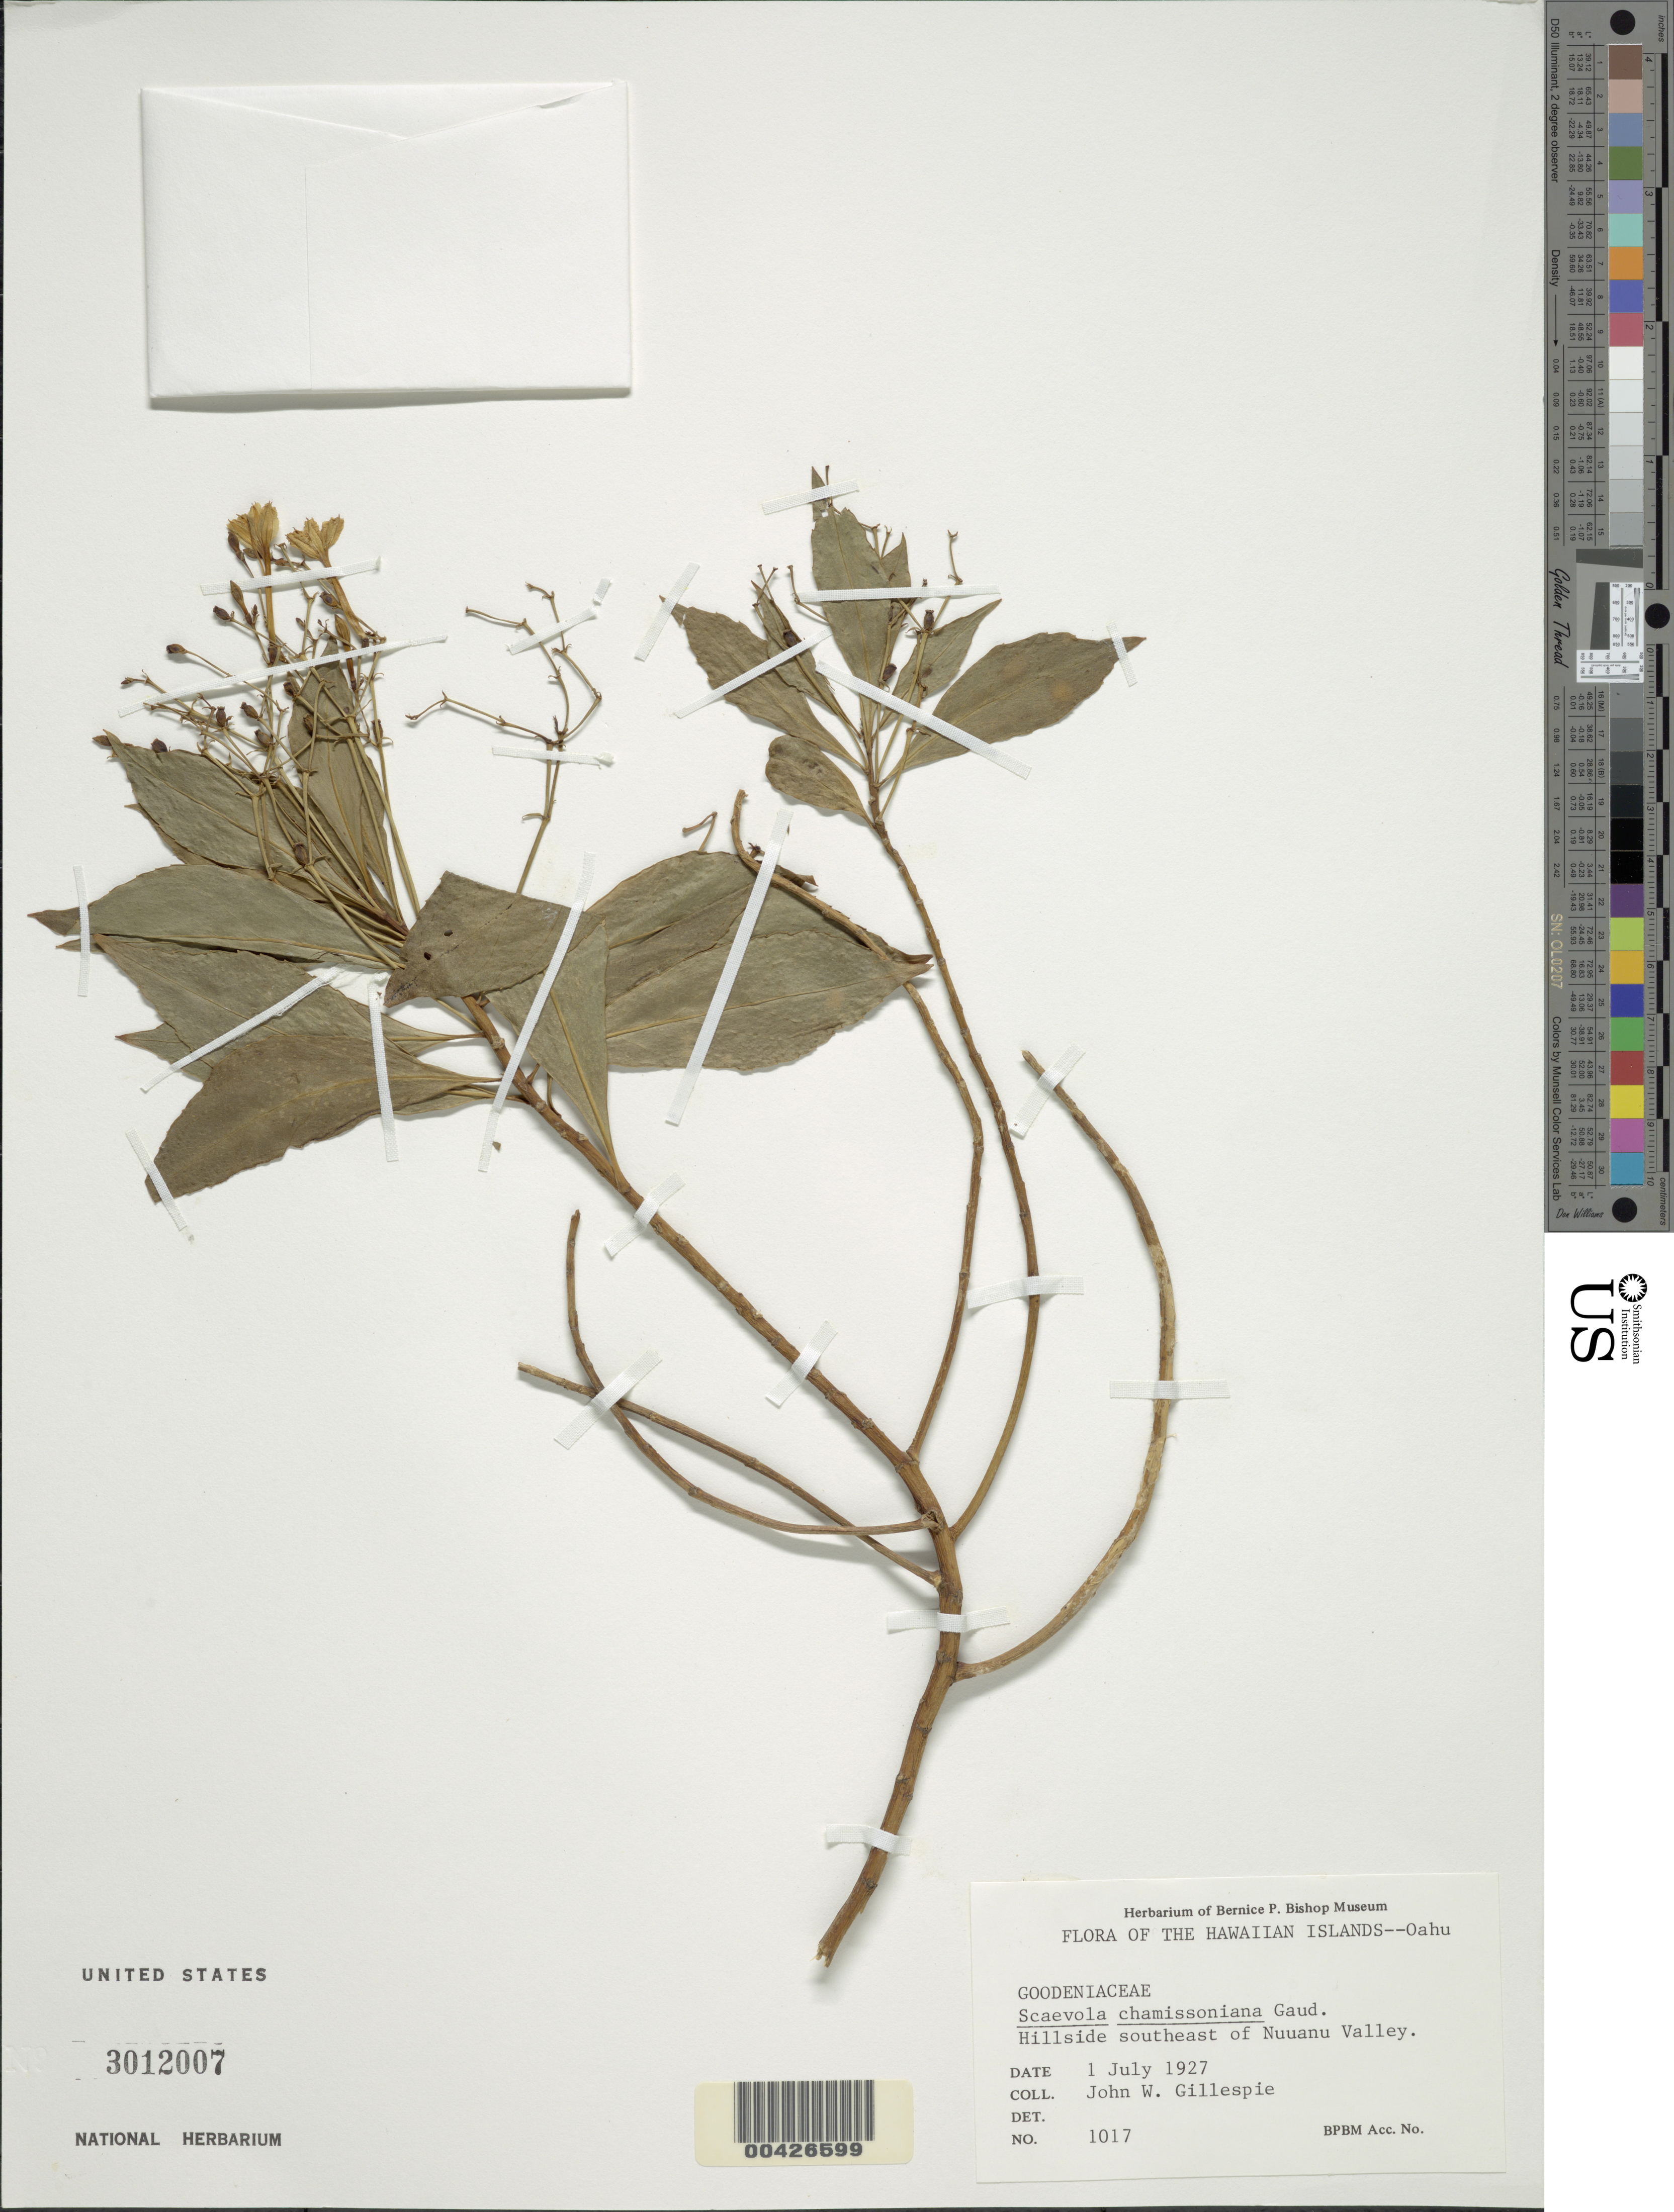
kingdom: Plantae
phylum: Tracheophyta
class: Magnoliopsida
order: Asterales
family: Goodeniaceae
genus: Scaevola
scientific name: Scaevola chamissoniana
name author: Gaudich.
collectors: J. W. Gillespie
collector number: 1017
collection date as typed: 1 Jul 1927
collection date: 1927-07-01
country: United States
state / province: Hawaii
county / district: Honolulu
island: Oahu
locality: Hillside southeast of Nuuanu Valley.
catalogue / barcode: US 3012007